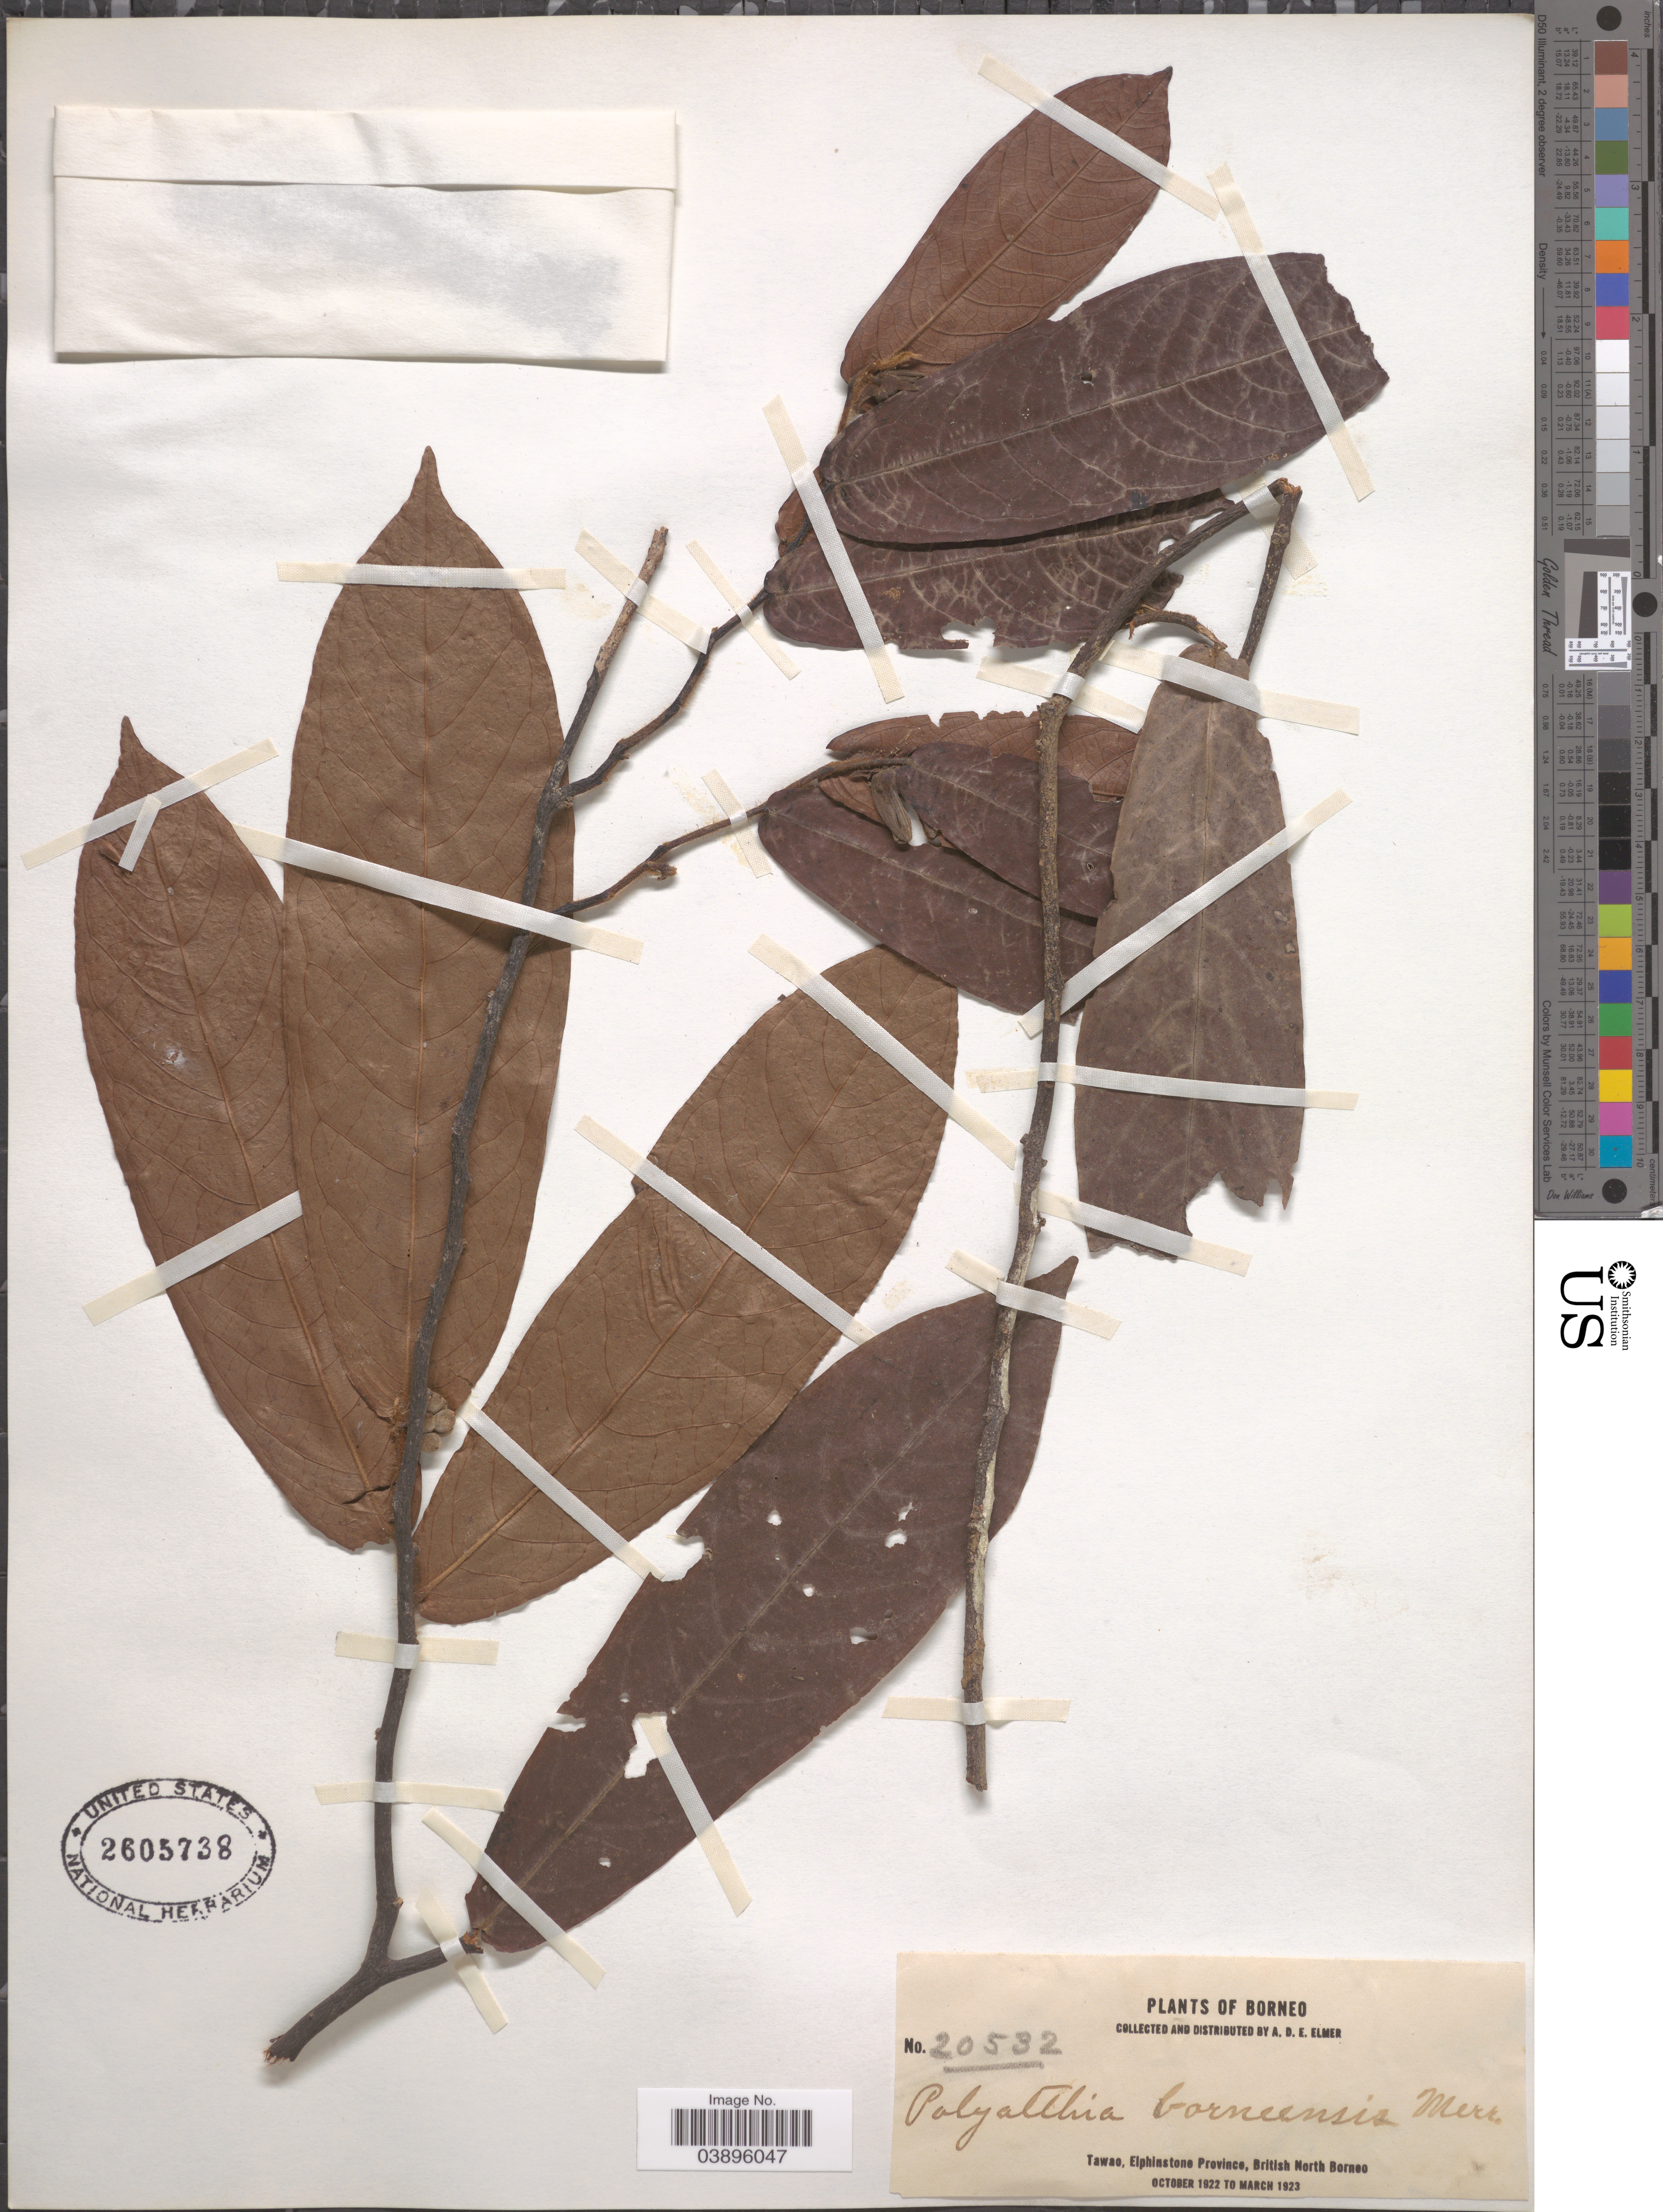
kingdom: Plantae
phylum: Tracheophyta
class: Magnoliopsida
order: Magnoliales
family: Annonaceae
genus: Polyalthia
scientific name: Polyalthia borneensis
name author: Merr.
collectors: A. D. E. Elmer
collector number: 20532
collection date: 1922-10/1923-03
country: Malaysia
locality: Borneo. Tawao, Elphinstone Province, British North Borneo.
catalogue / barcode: US 2605738